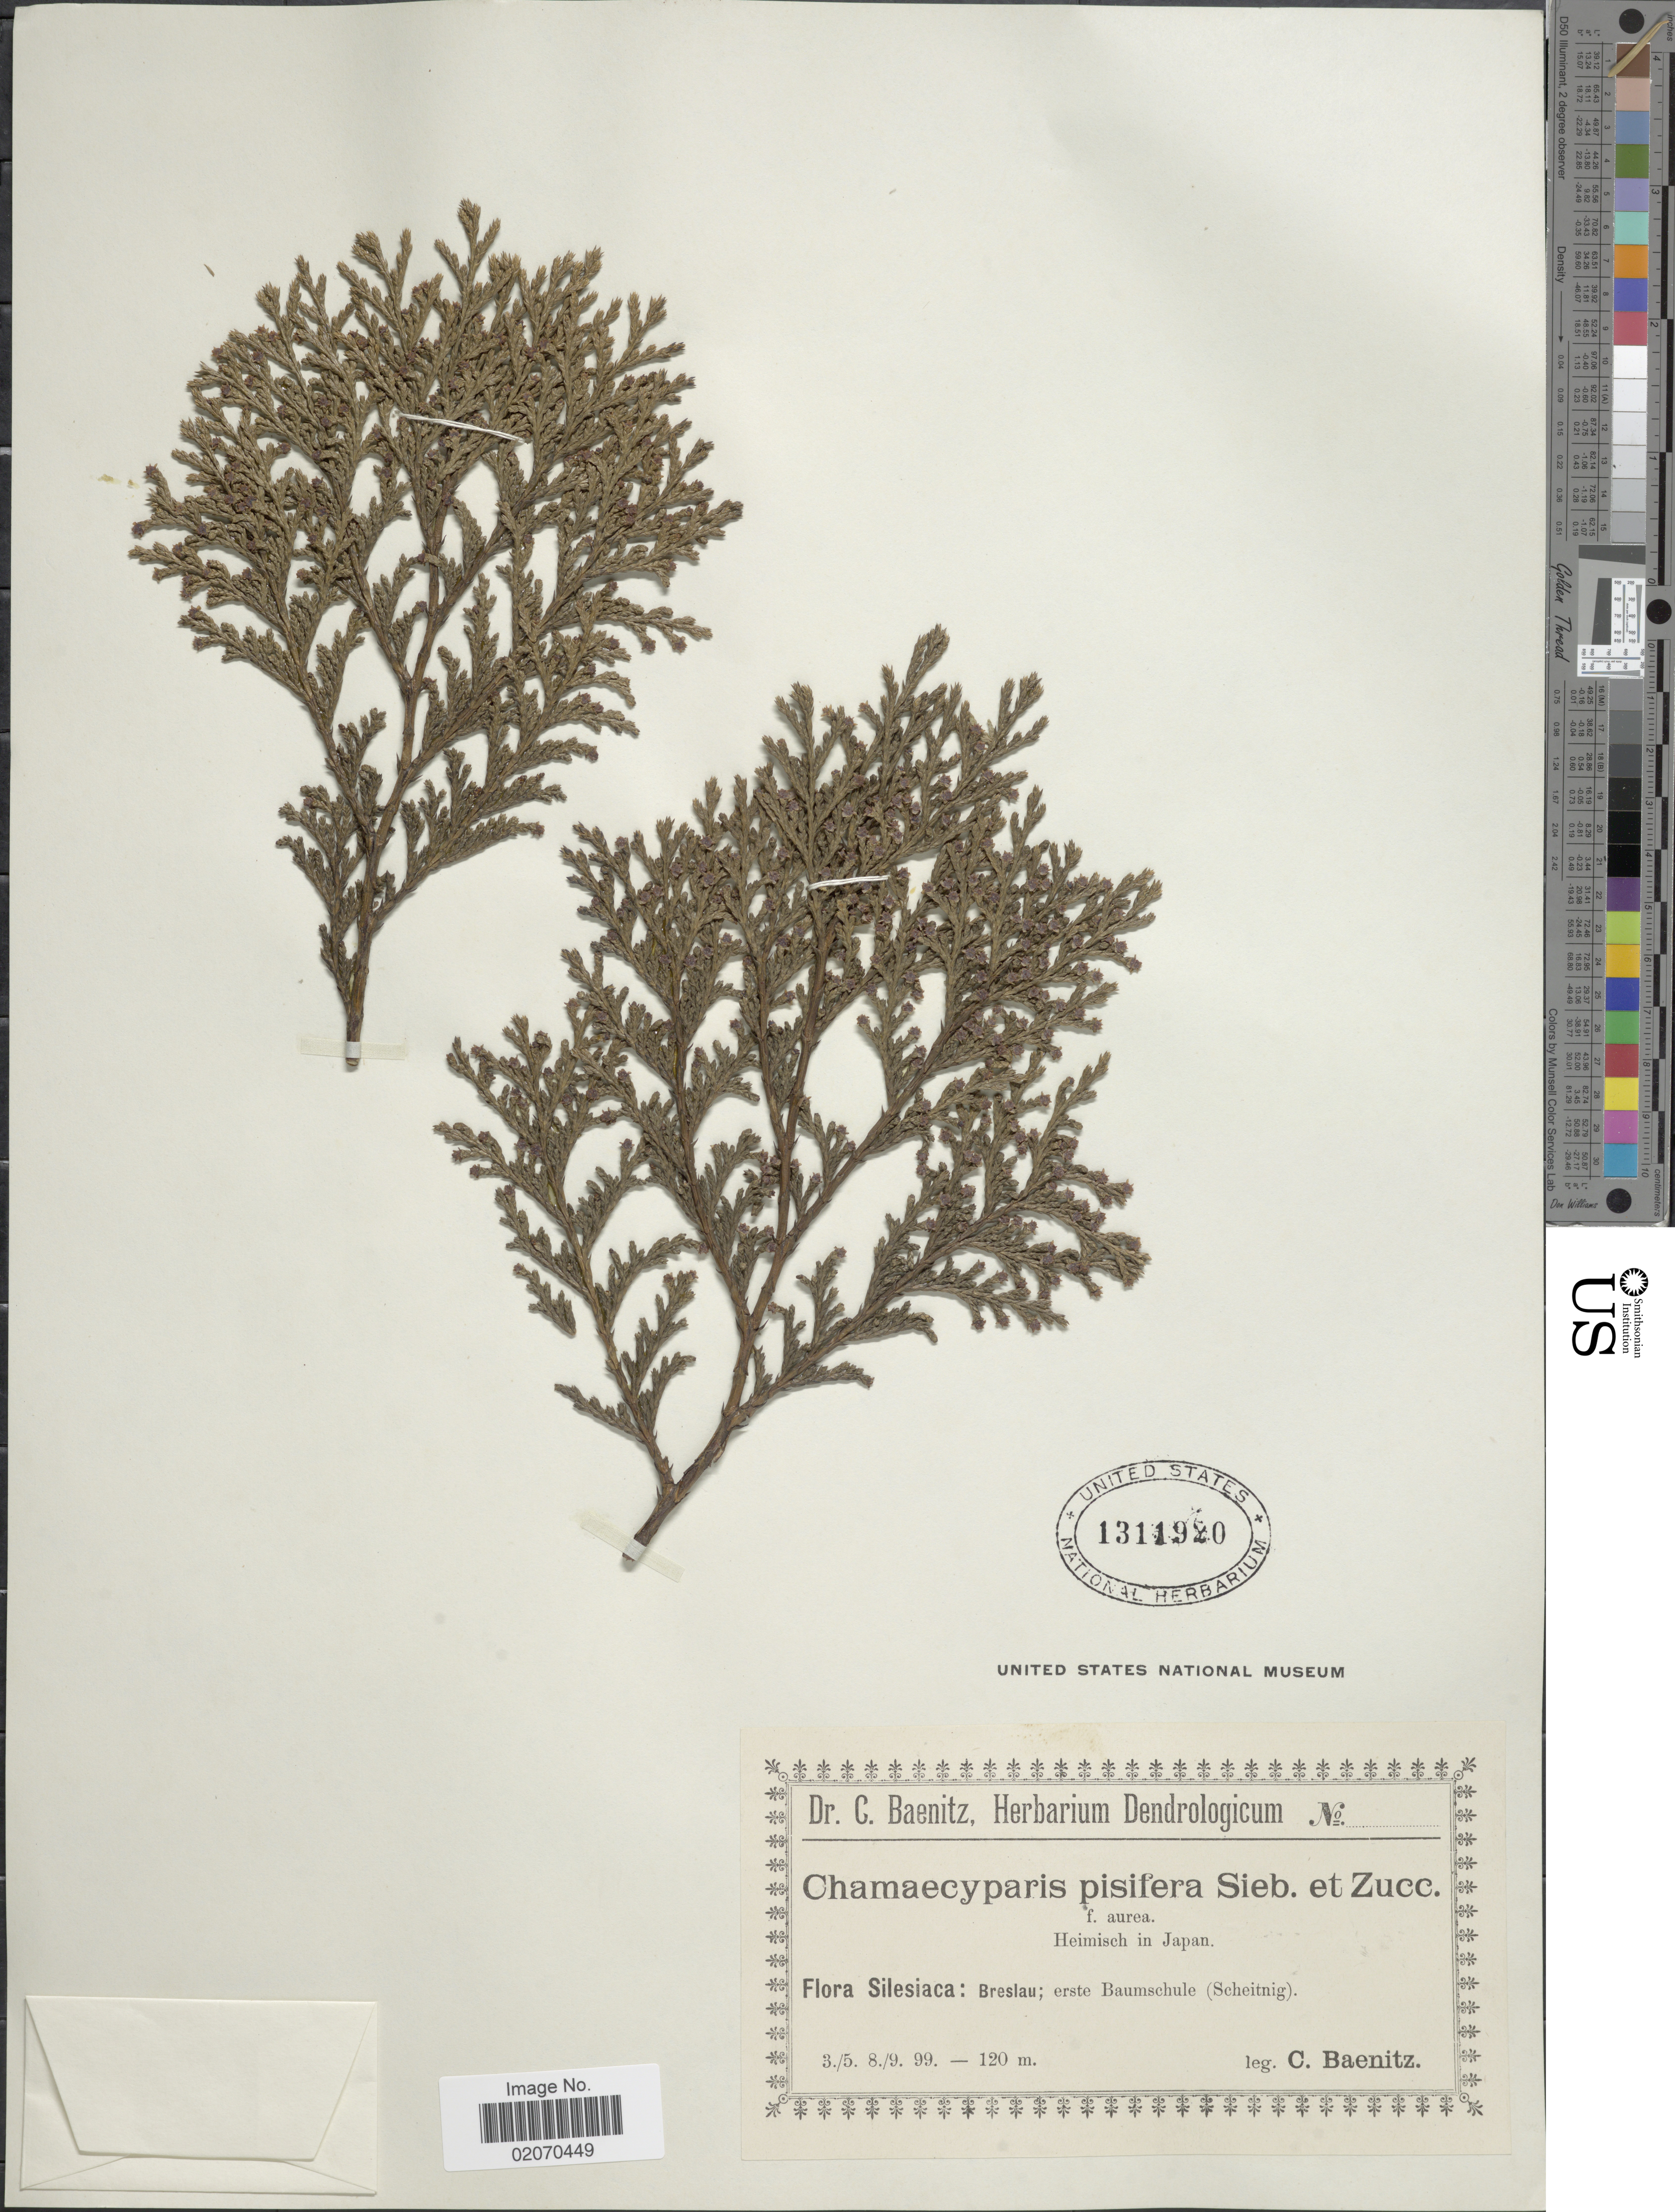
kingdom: Plantae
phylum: Tracheophyta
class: Pinopsida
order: Pinales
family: Cupressaceae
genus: Chamaecyparis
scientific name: Chamaecyparis pisifera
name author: (Siebold & Zucc.) Endl.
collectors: C. G. Baenitz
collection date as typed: Transcribed d/m/y: 3/5/99 to 8/9/99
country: Poland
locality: Silesiaca: Breslau; erste Baumschule (Scheitnig)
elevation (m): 120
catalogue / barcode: US 1311920